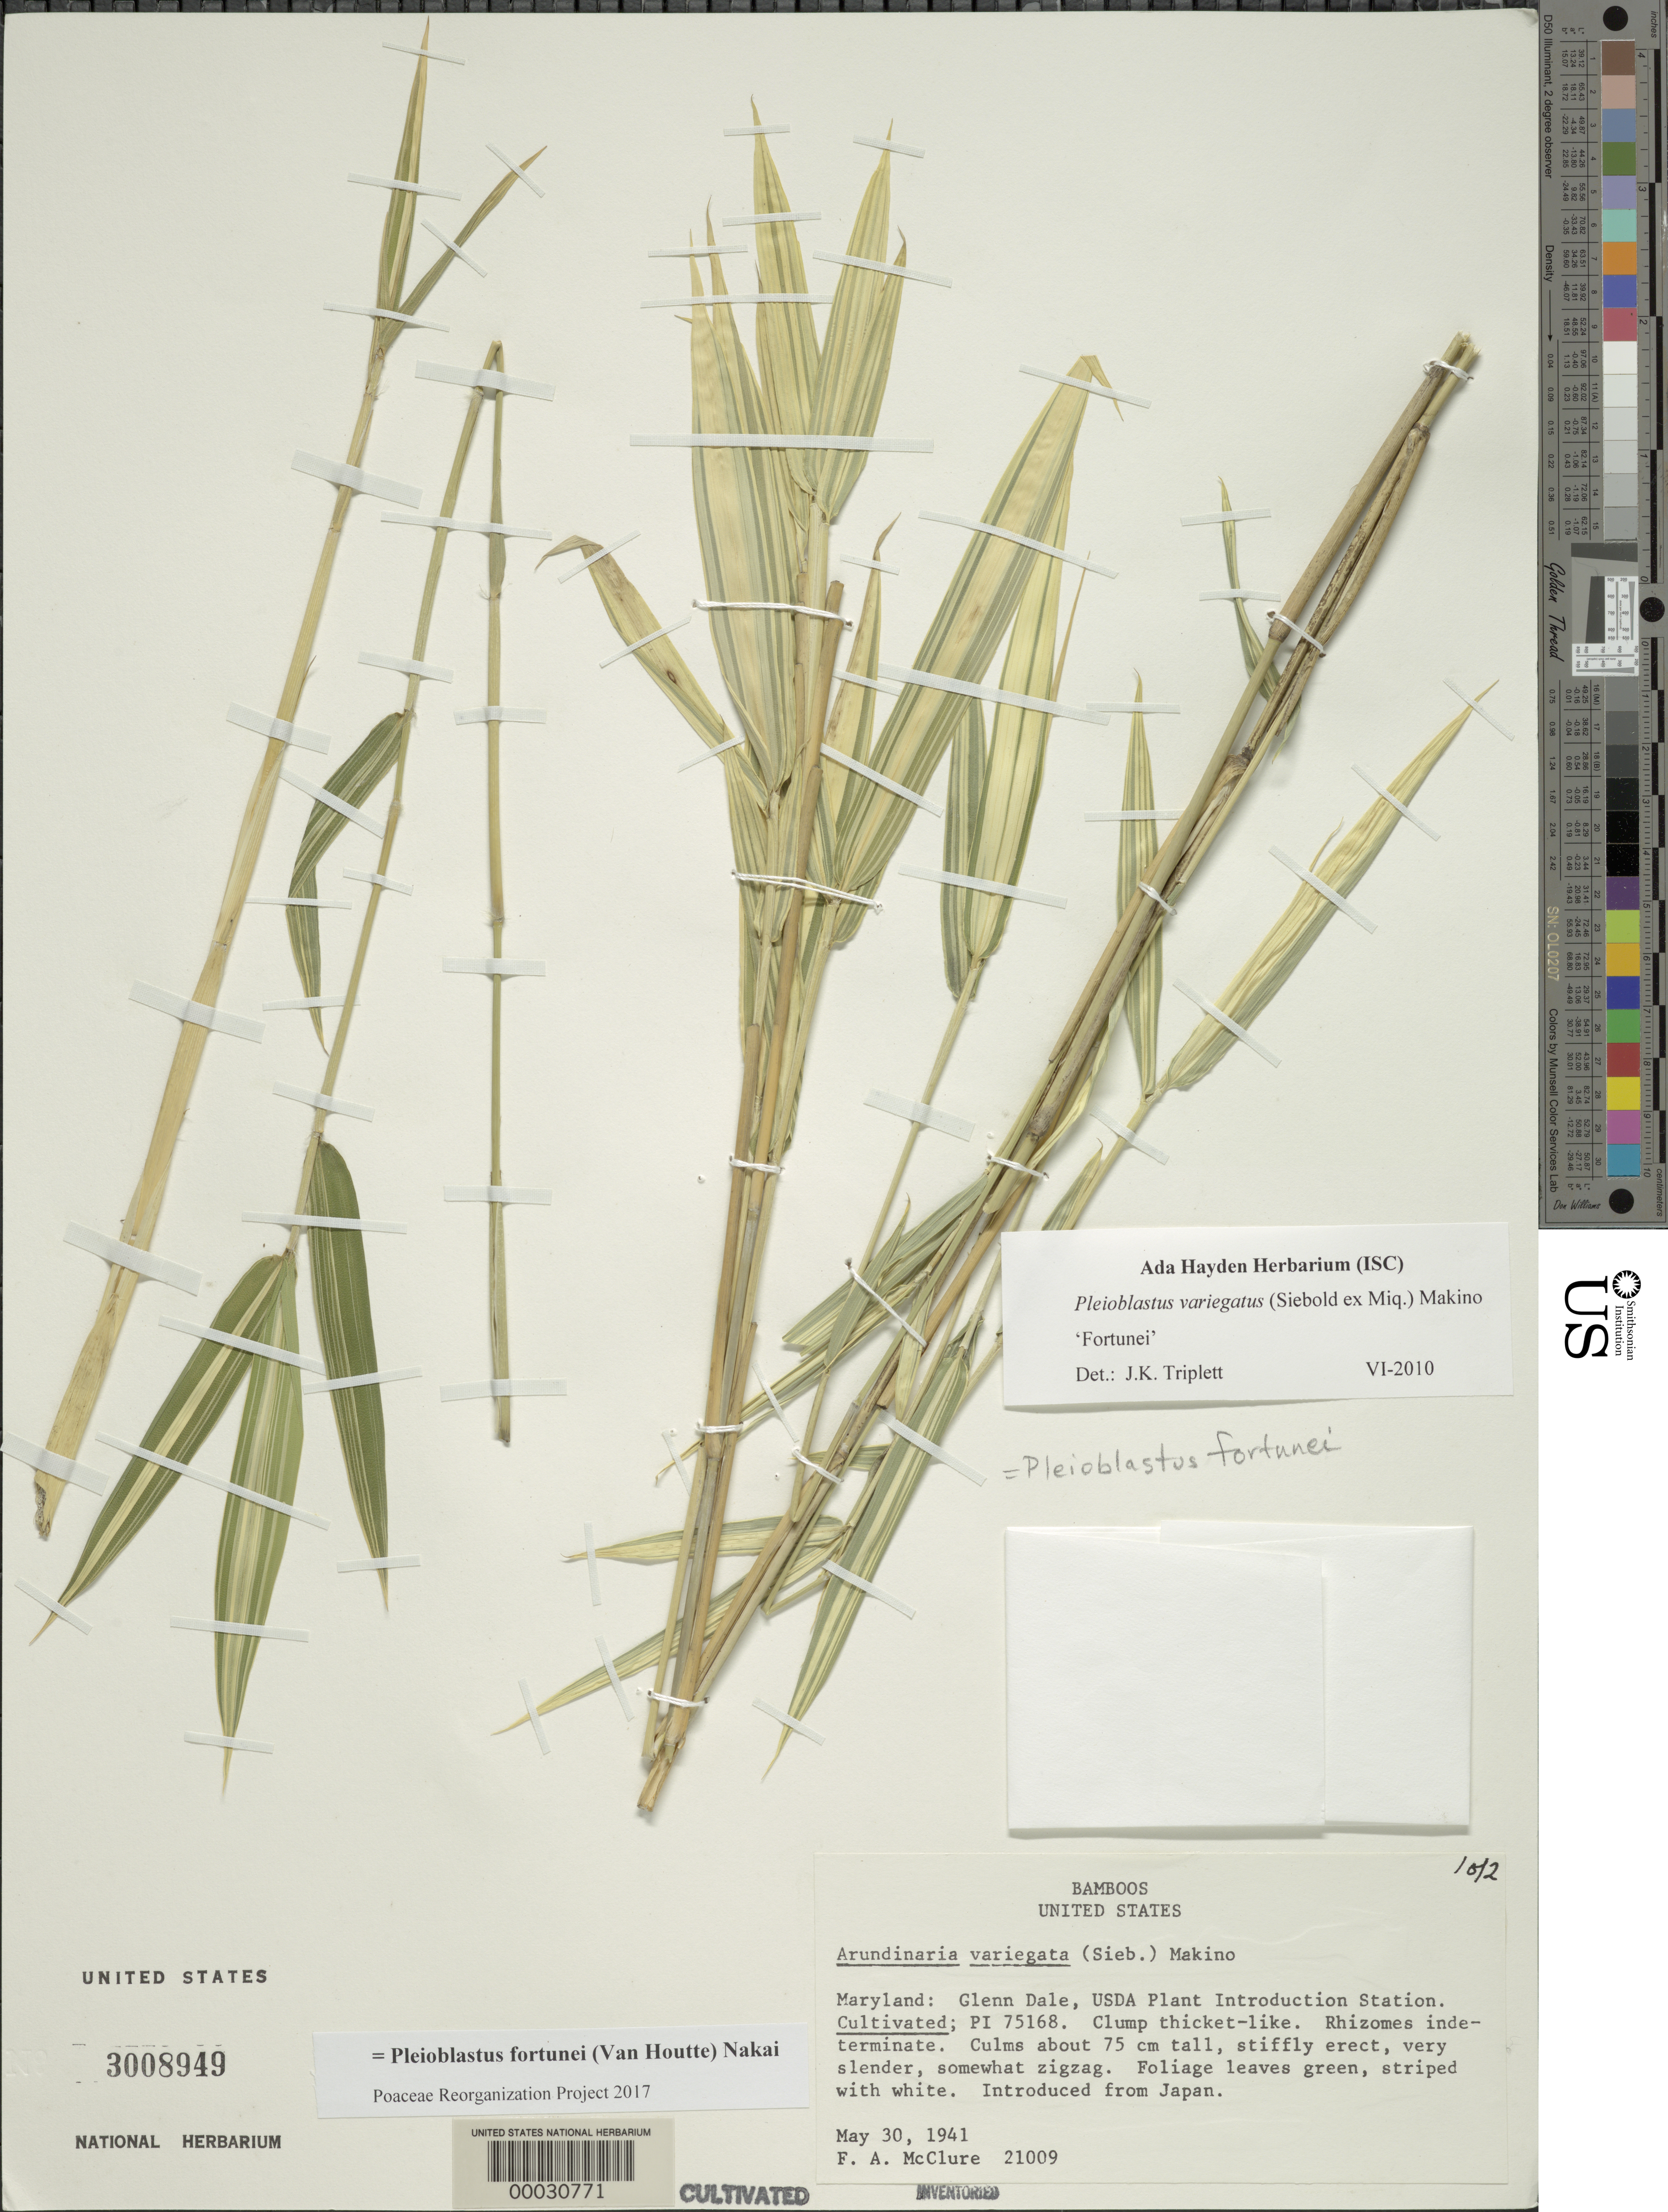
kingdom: Plantae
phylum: Tracheophyta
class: Liliopsida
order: Poales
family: Poaceae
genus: Pleioblastus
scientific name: Pleioblastus fortunei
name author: (Van Houtte) Nakai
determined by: Poaceae Reorganization Project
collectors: F. A. McClure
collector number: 21009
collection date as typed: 30 May 1941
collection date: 1941-05-30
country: United States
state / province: Maryland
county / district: Prince George's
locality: Usda plant introduction station - glenn dale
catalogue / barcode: US 3008949